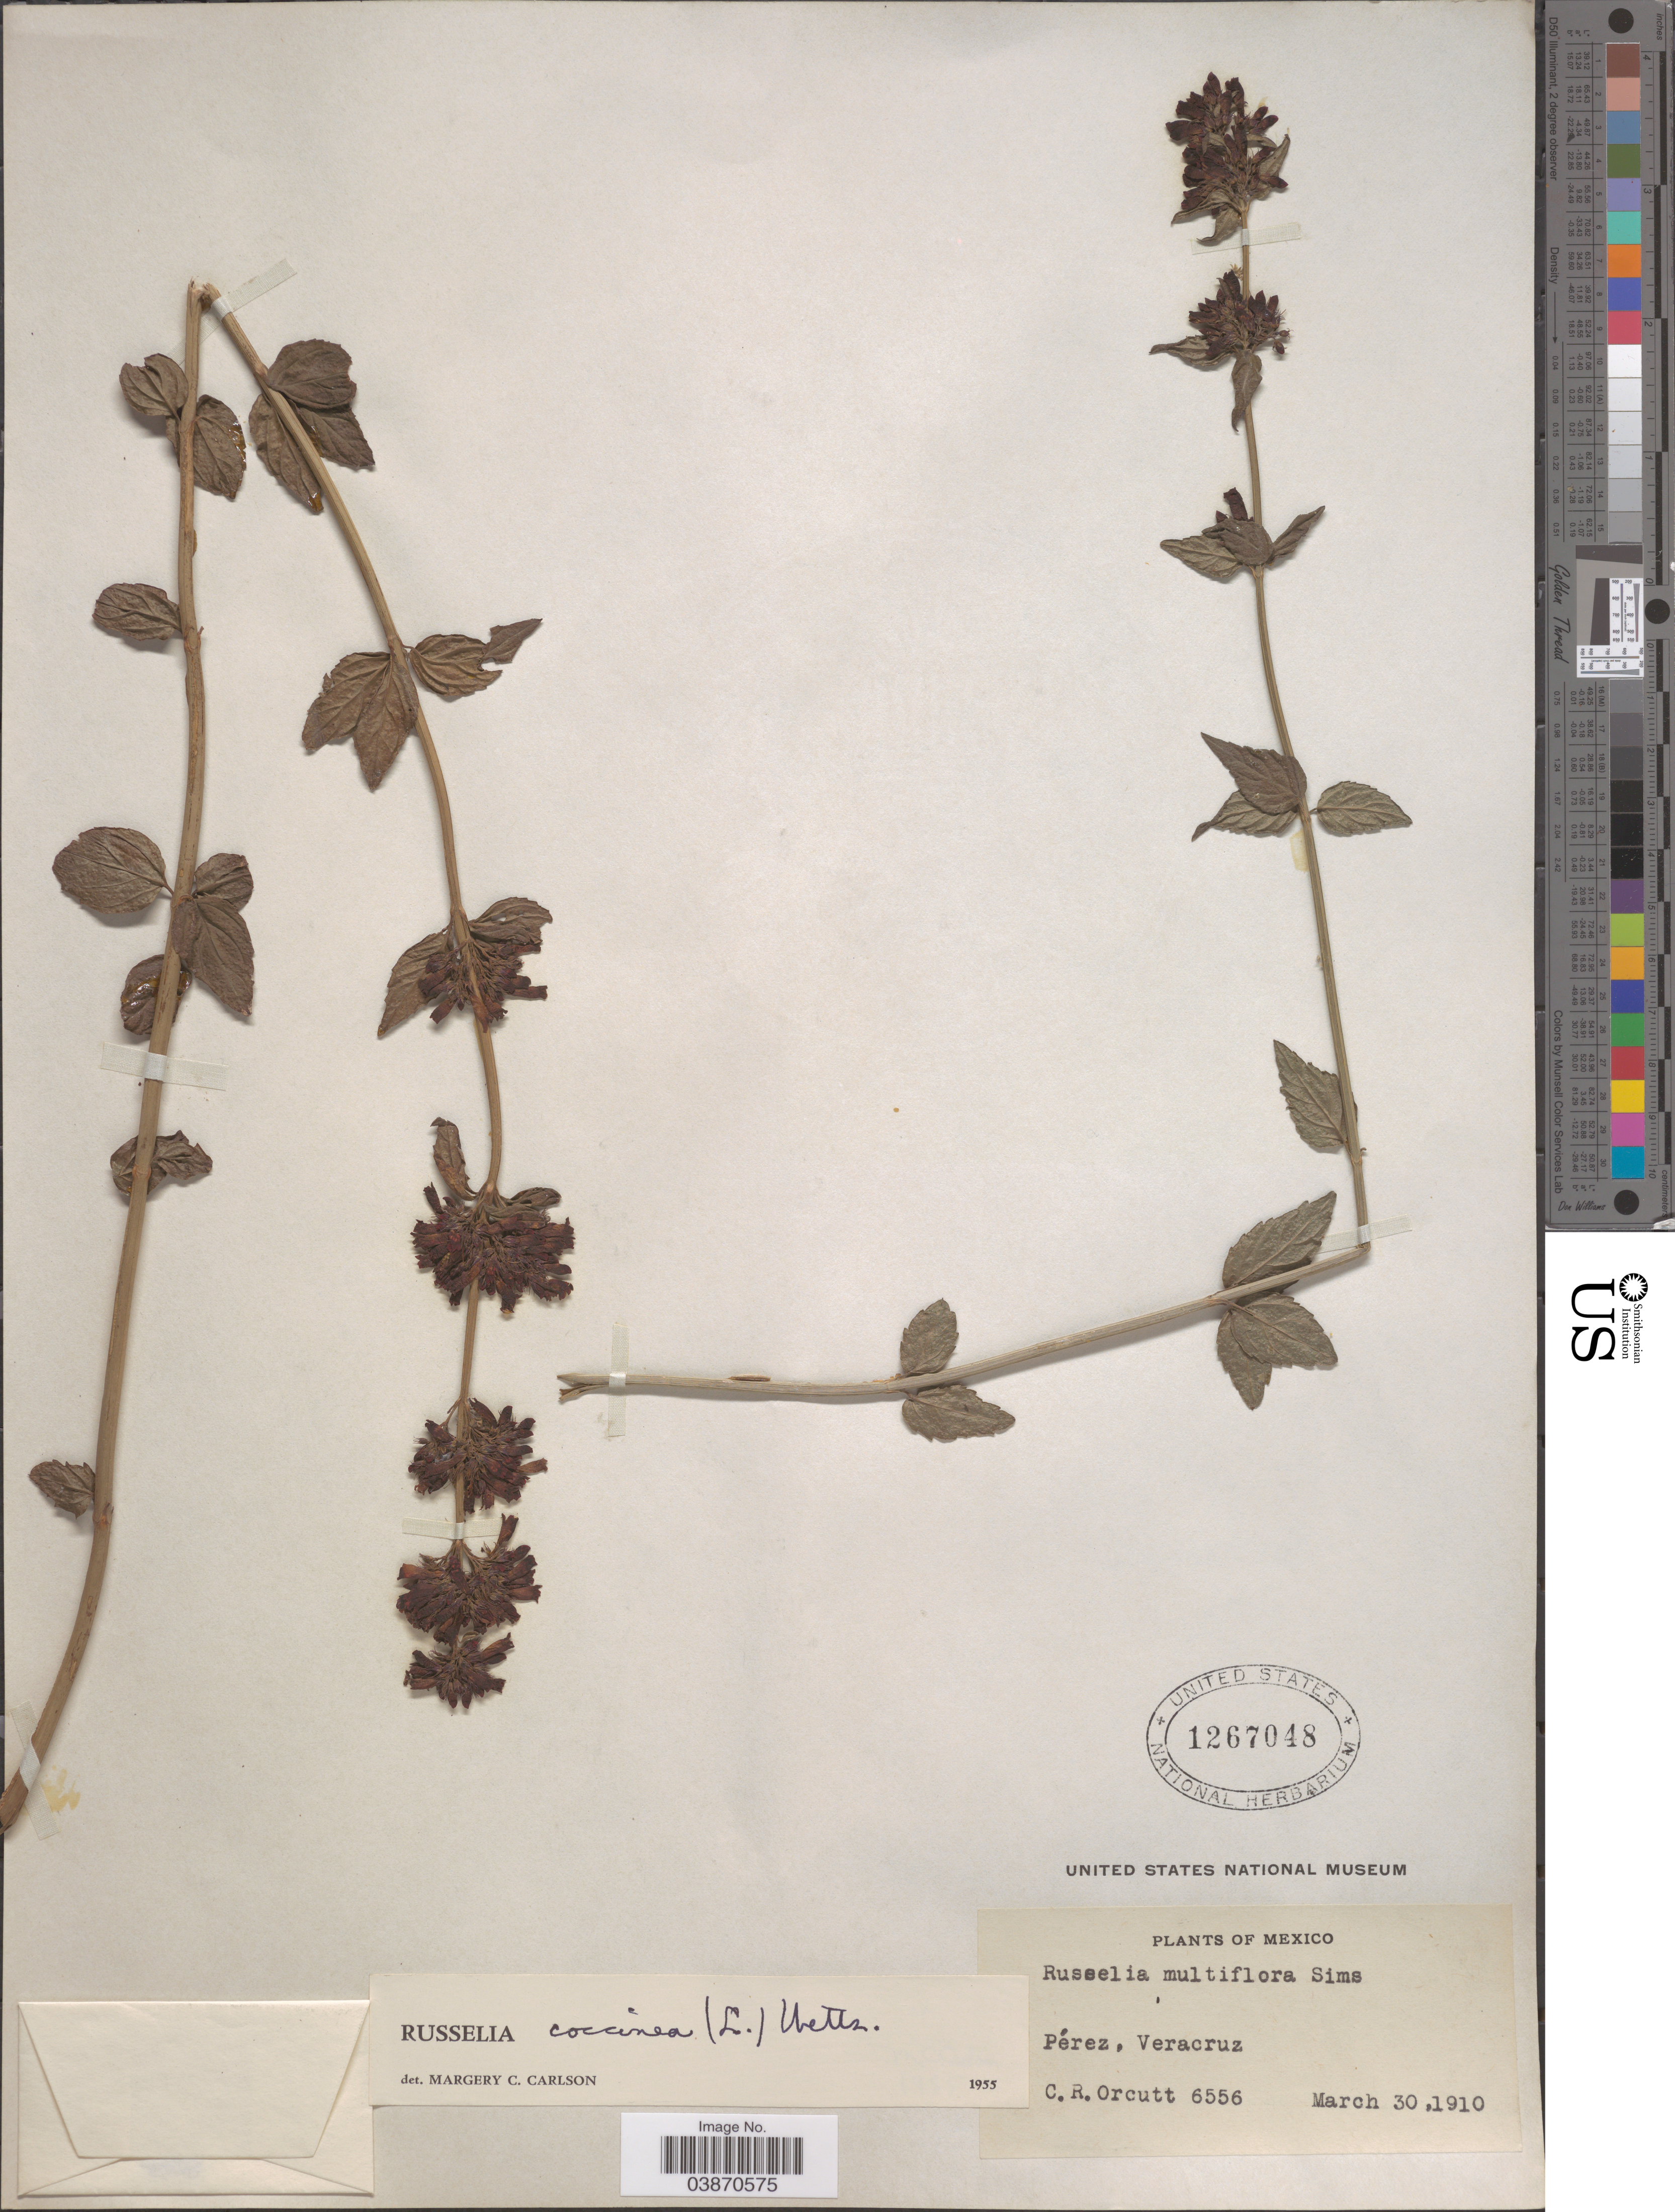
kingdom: Plantae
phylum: Tracheophyta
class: Magnoliopsida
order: Lamiales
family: Plantaginaceae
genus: Russelia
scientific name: Russelia coccinea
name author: (L.) Wettst.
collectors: C. R. Orcutt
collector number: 6556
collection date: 1910-03-30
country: Mexico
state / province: Veracruz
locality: Pérez, Veracruz.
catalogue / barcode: US 1267048